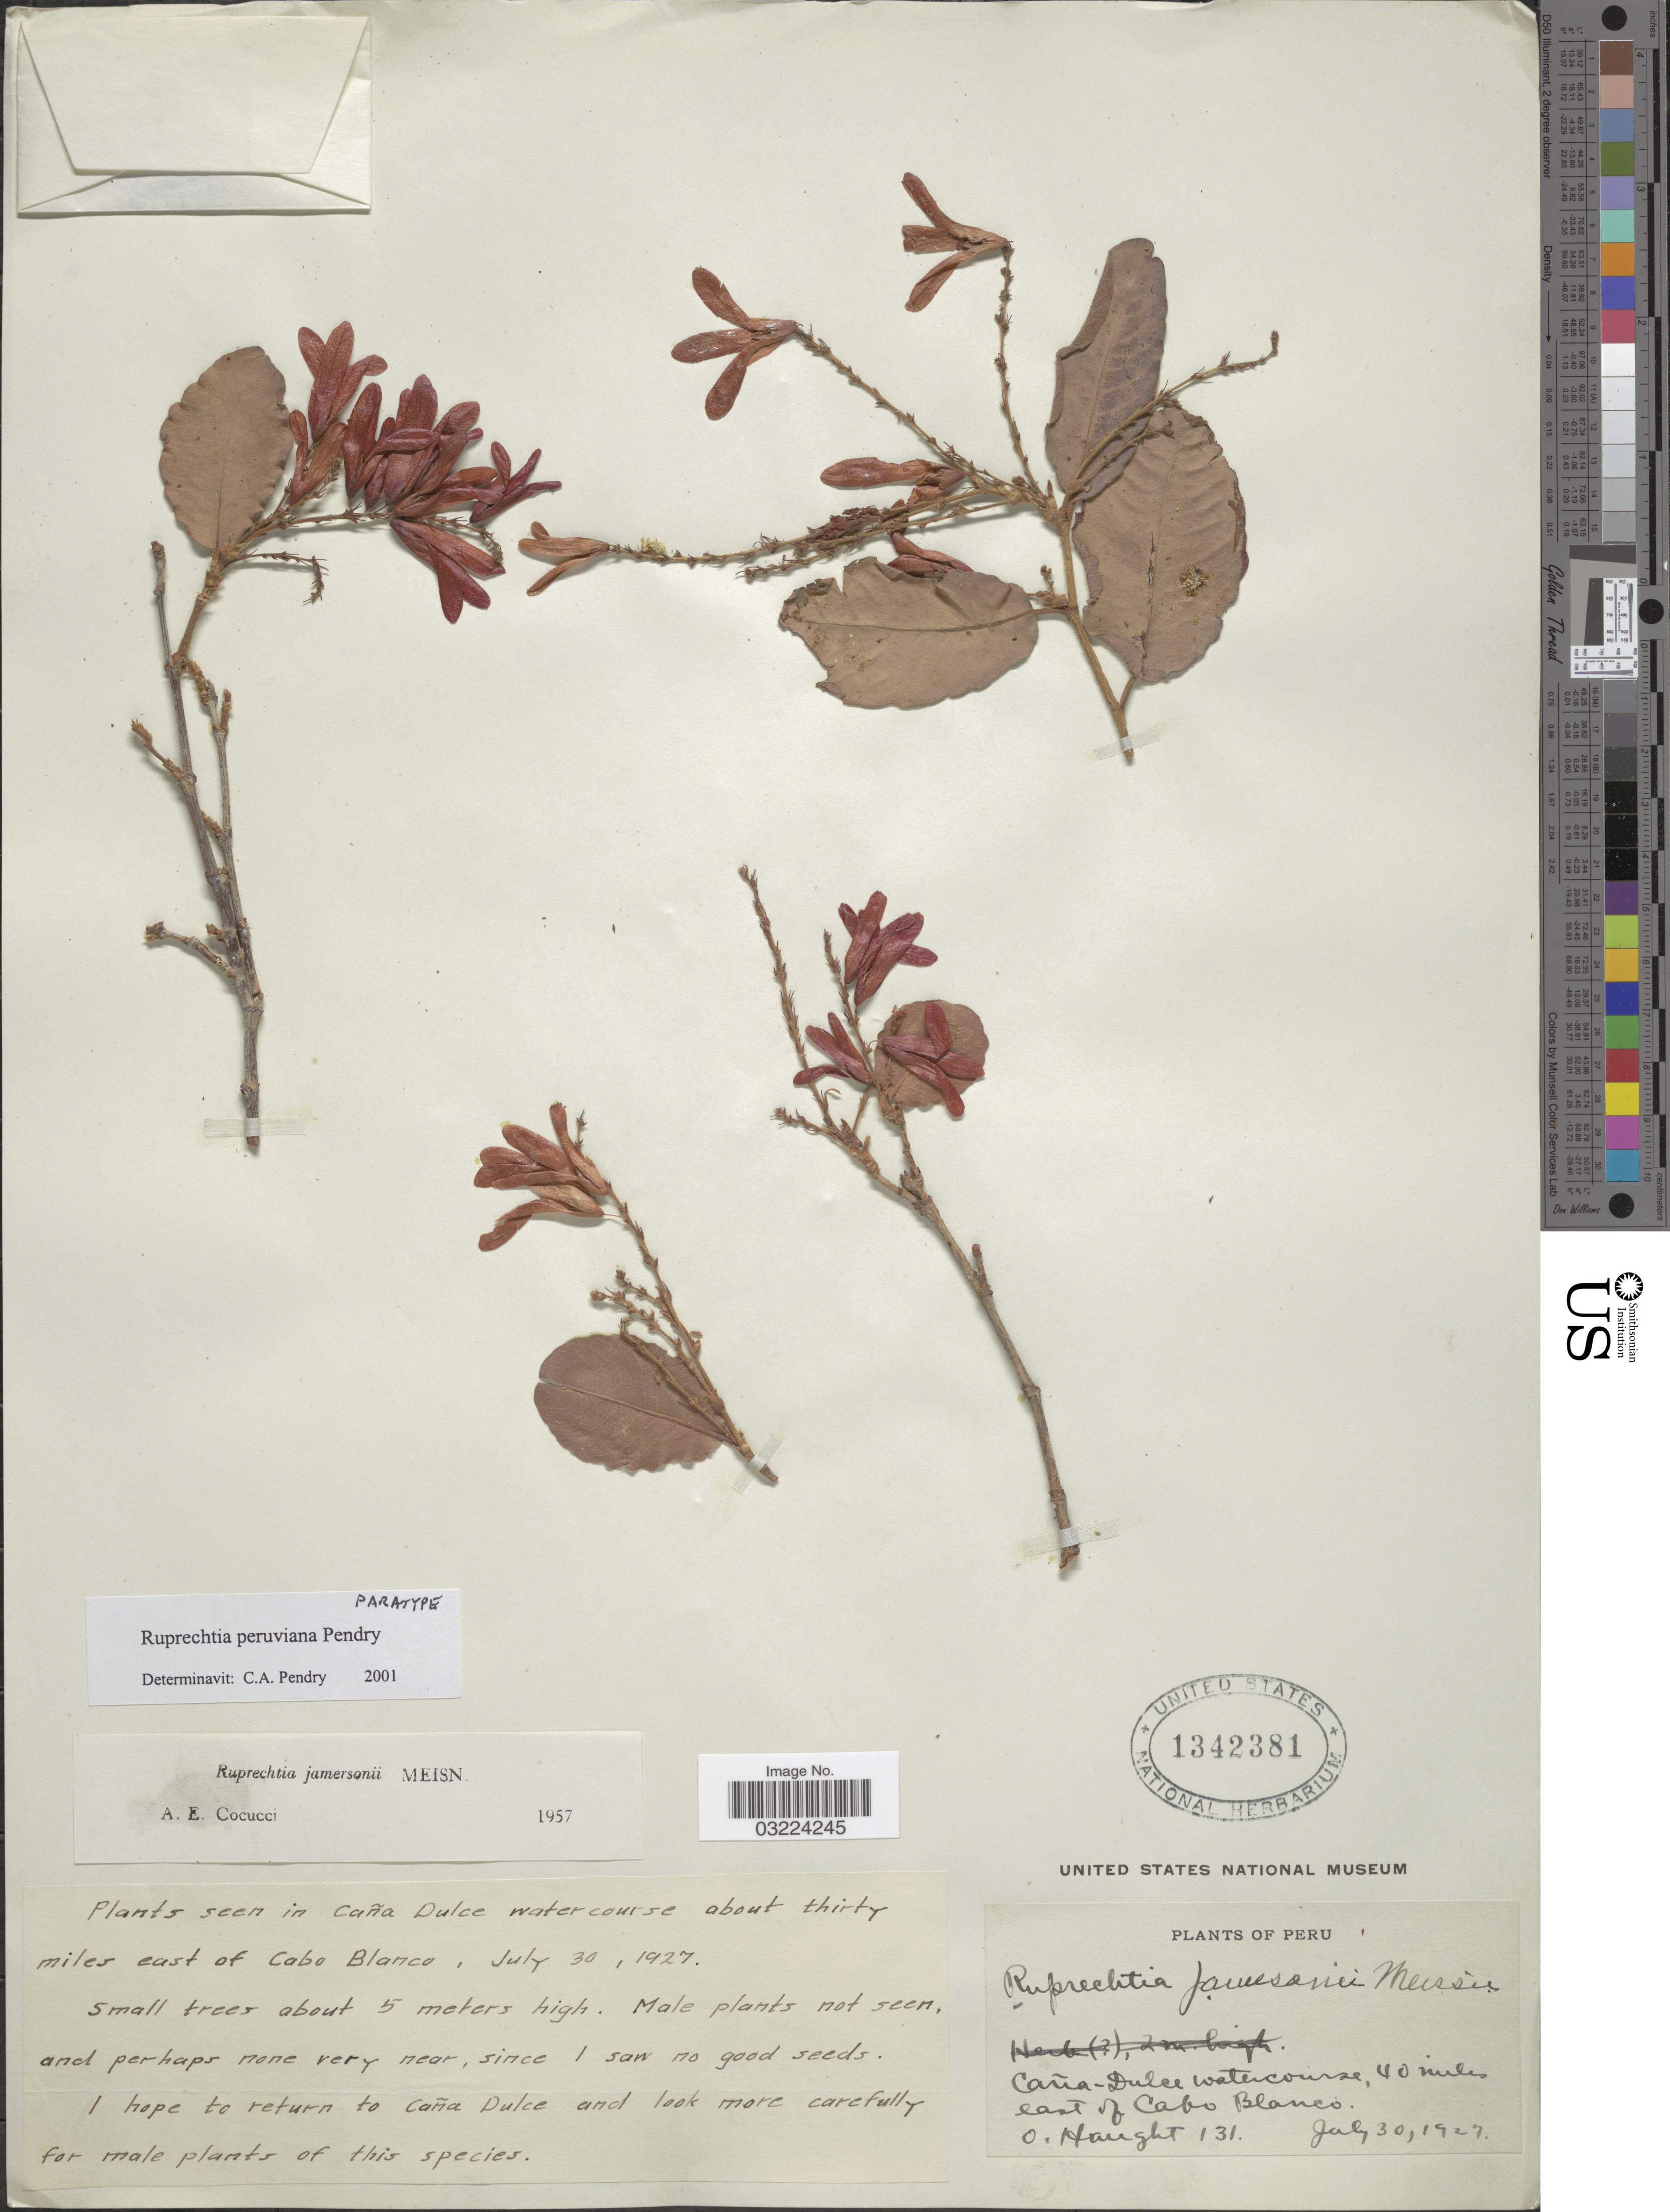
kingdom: Plantae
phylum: Tracheophyta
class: Magnoliopsida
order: Caryophyllales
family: Polygonaceae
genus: Ruprechtia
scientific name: Ruprechtia peruviana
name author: Pendry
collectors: O. Haught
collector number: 131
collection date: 1927-07-30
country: Peru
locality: Caña Dulce watercourse about thirty miles east of Cabo Blanco.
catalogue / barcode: US 1342381